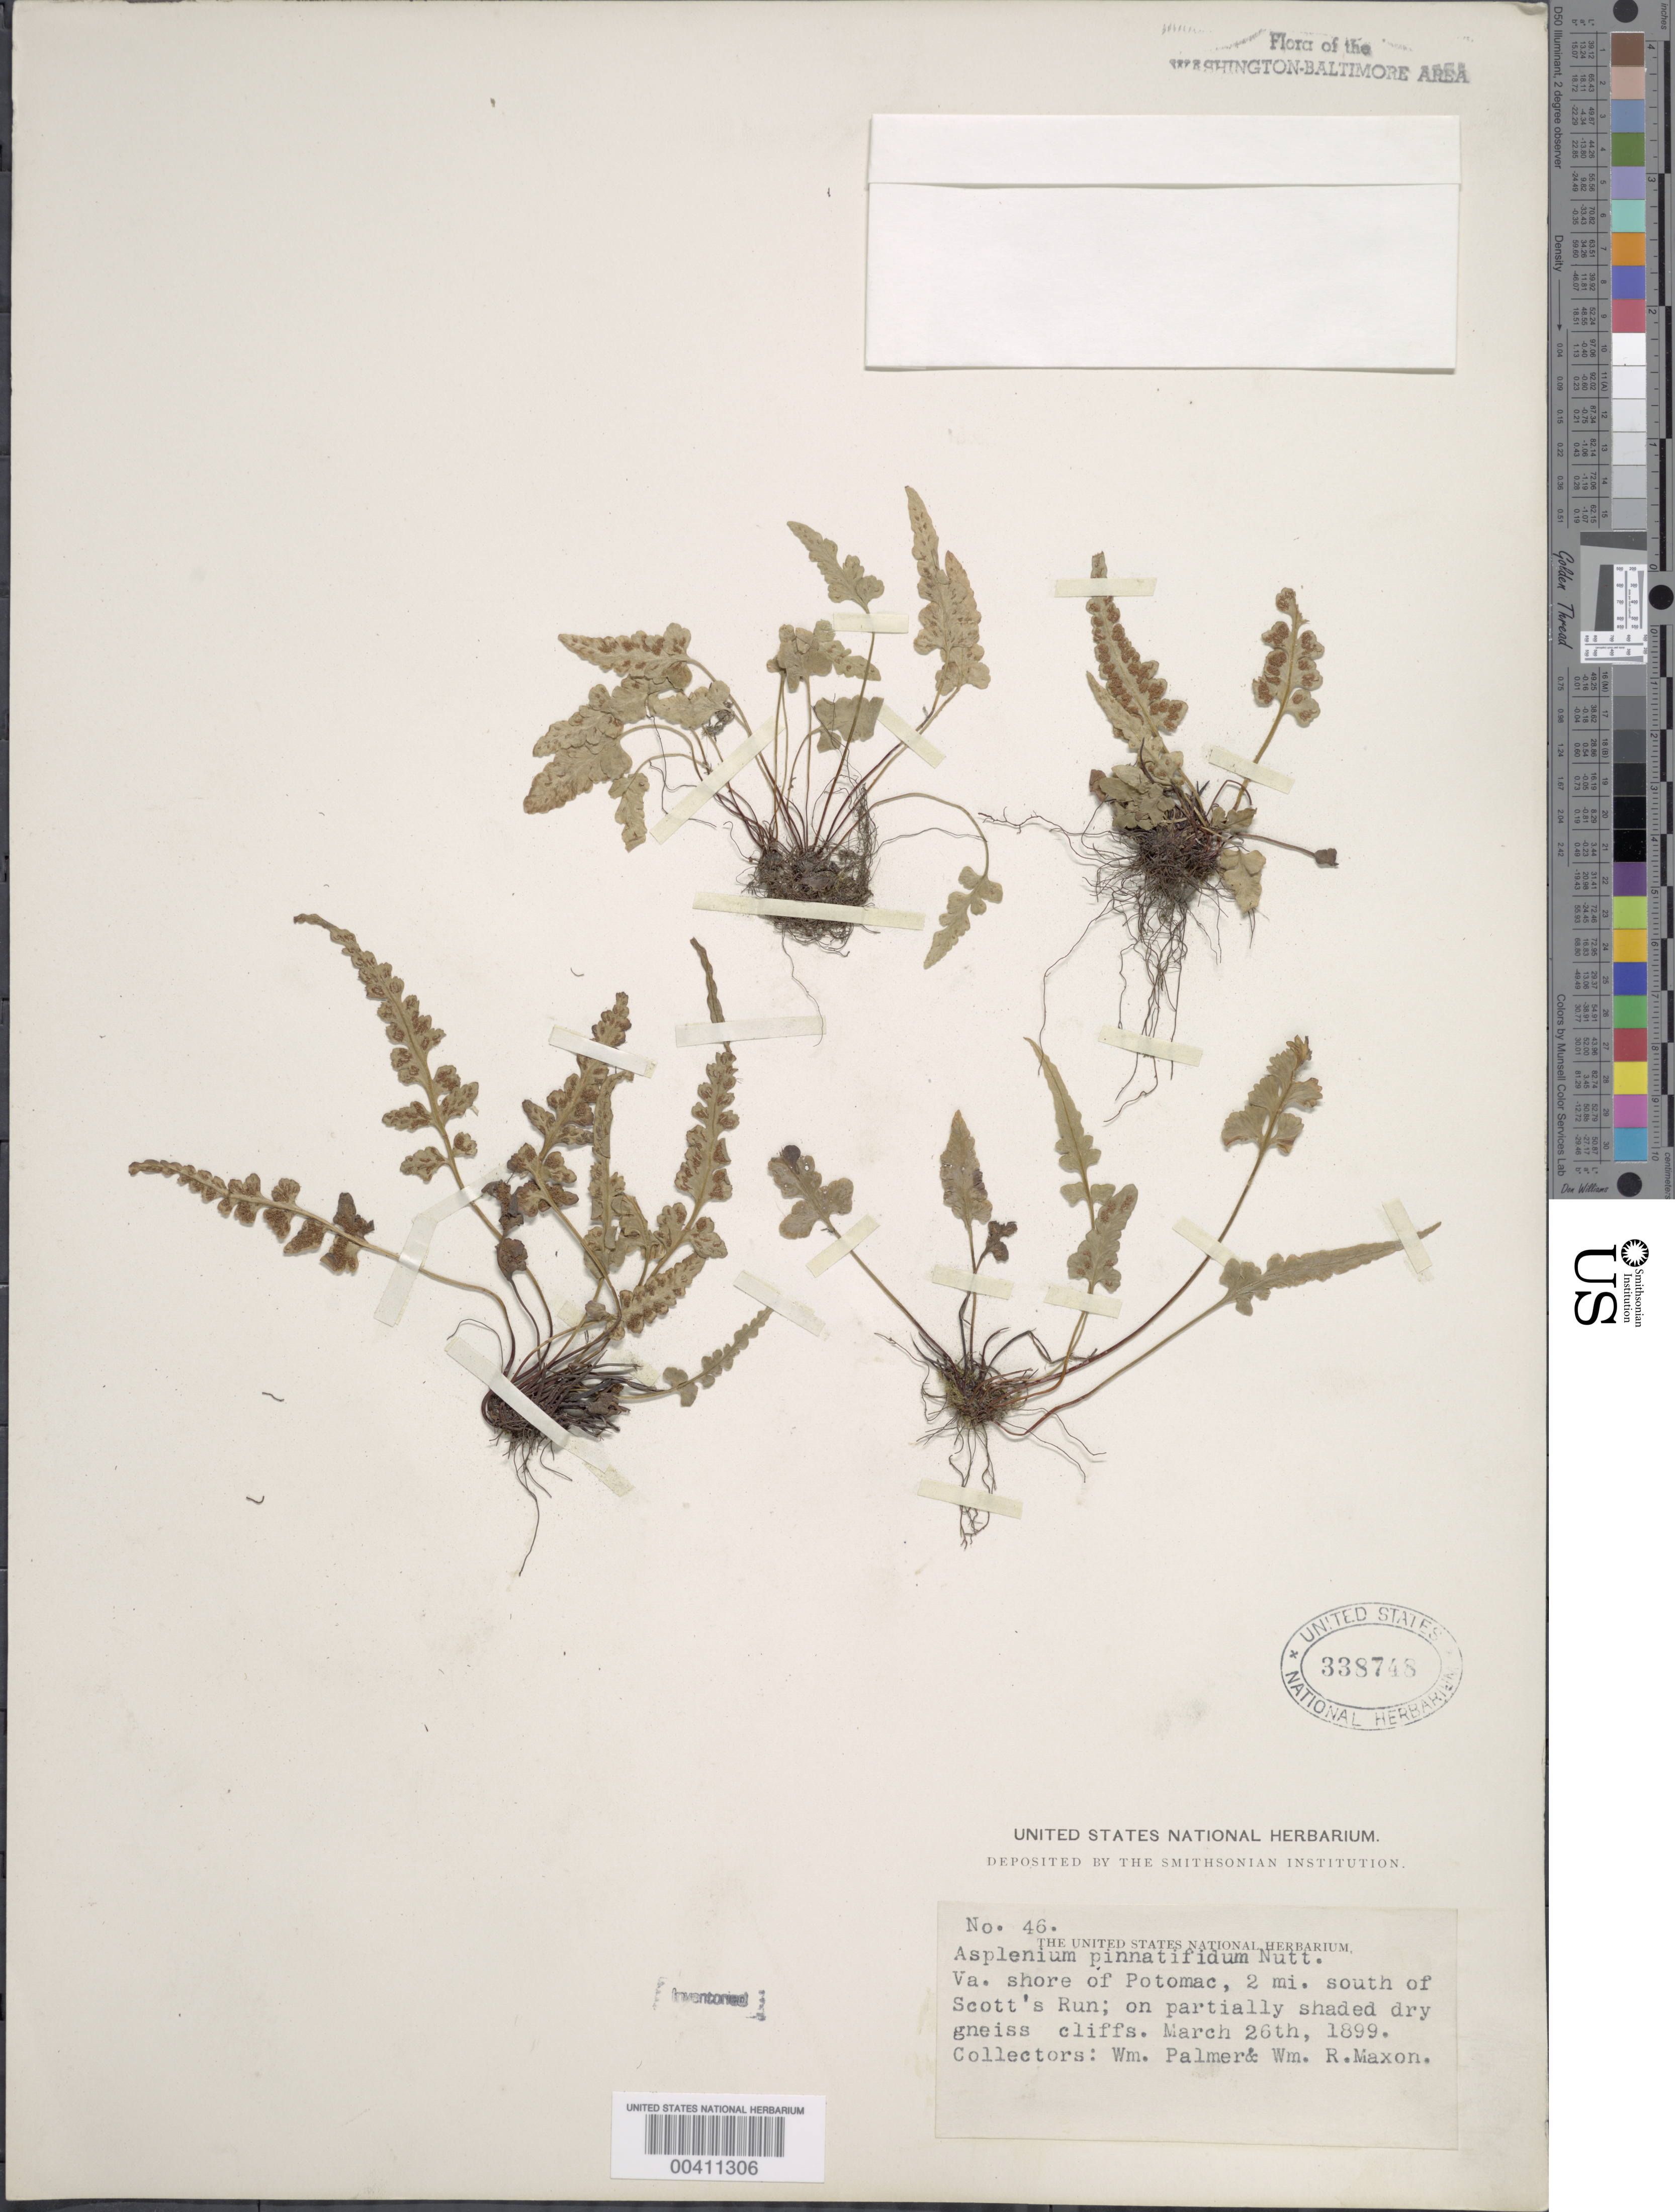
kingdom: Plantae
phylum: Tracheophyta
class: Polypodiopsida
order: Polypodiales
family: Aspleniaceae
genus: Asplenium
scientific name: Asplenium pinnatifidum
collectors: W. Palmer & W. R. Maxon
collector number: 46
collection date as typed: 26 Mar 1899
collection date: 1899-03-26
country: United States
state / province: Virginia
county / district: Fairfax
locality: South of Scotts Run on Potomac shore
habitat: Shaded dry gneiss cliffs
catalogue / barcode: US 338748